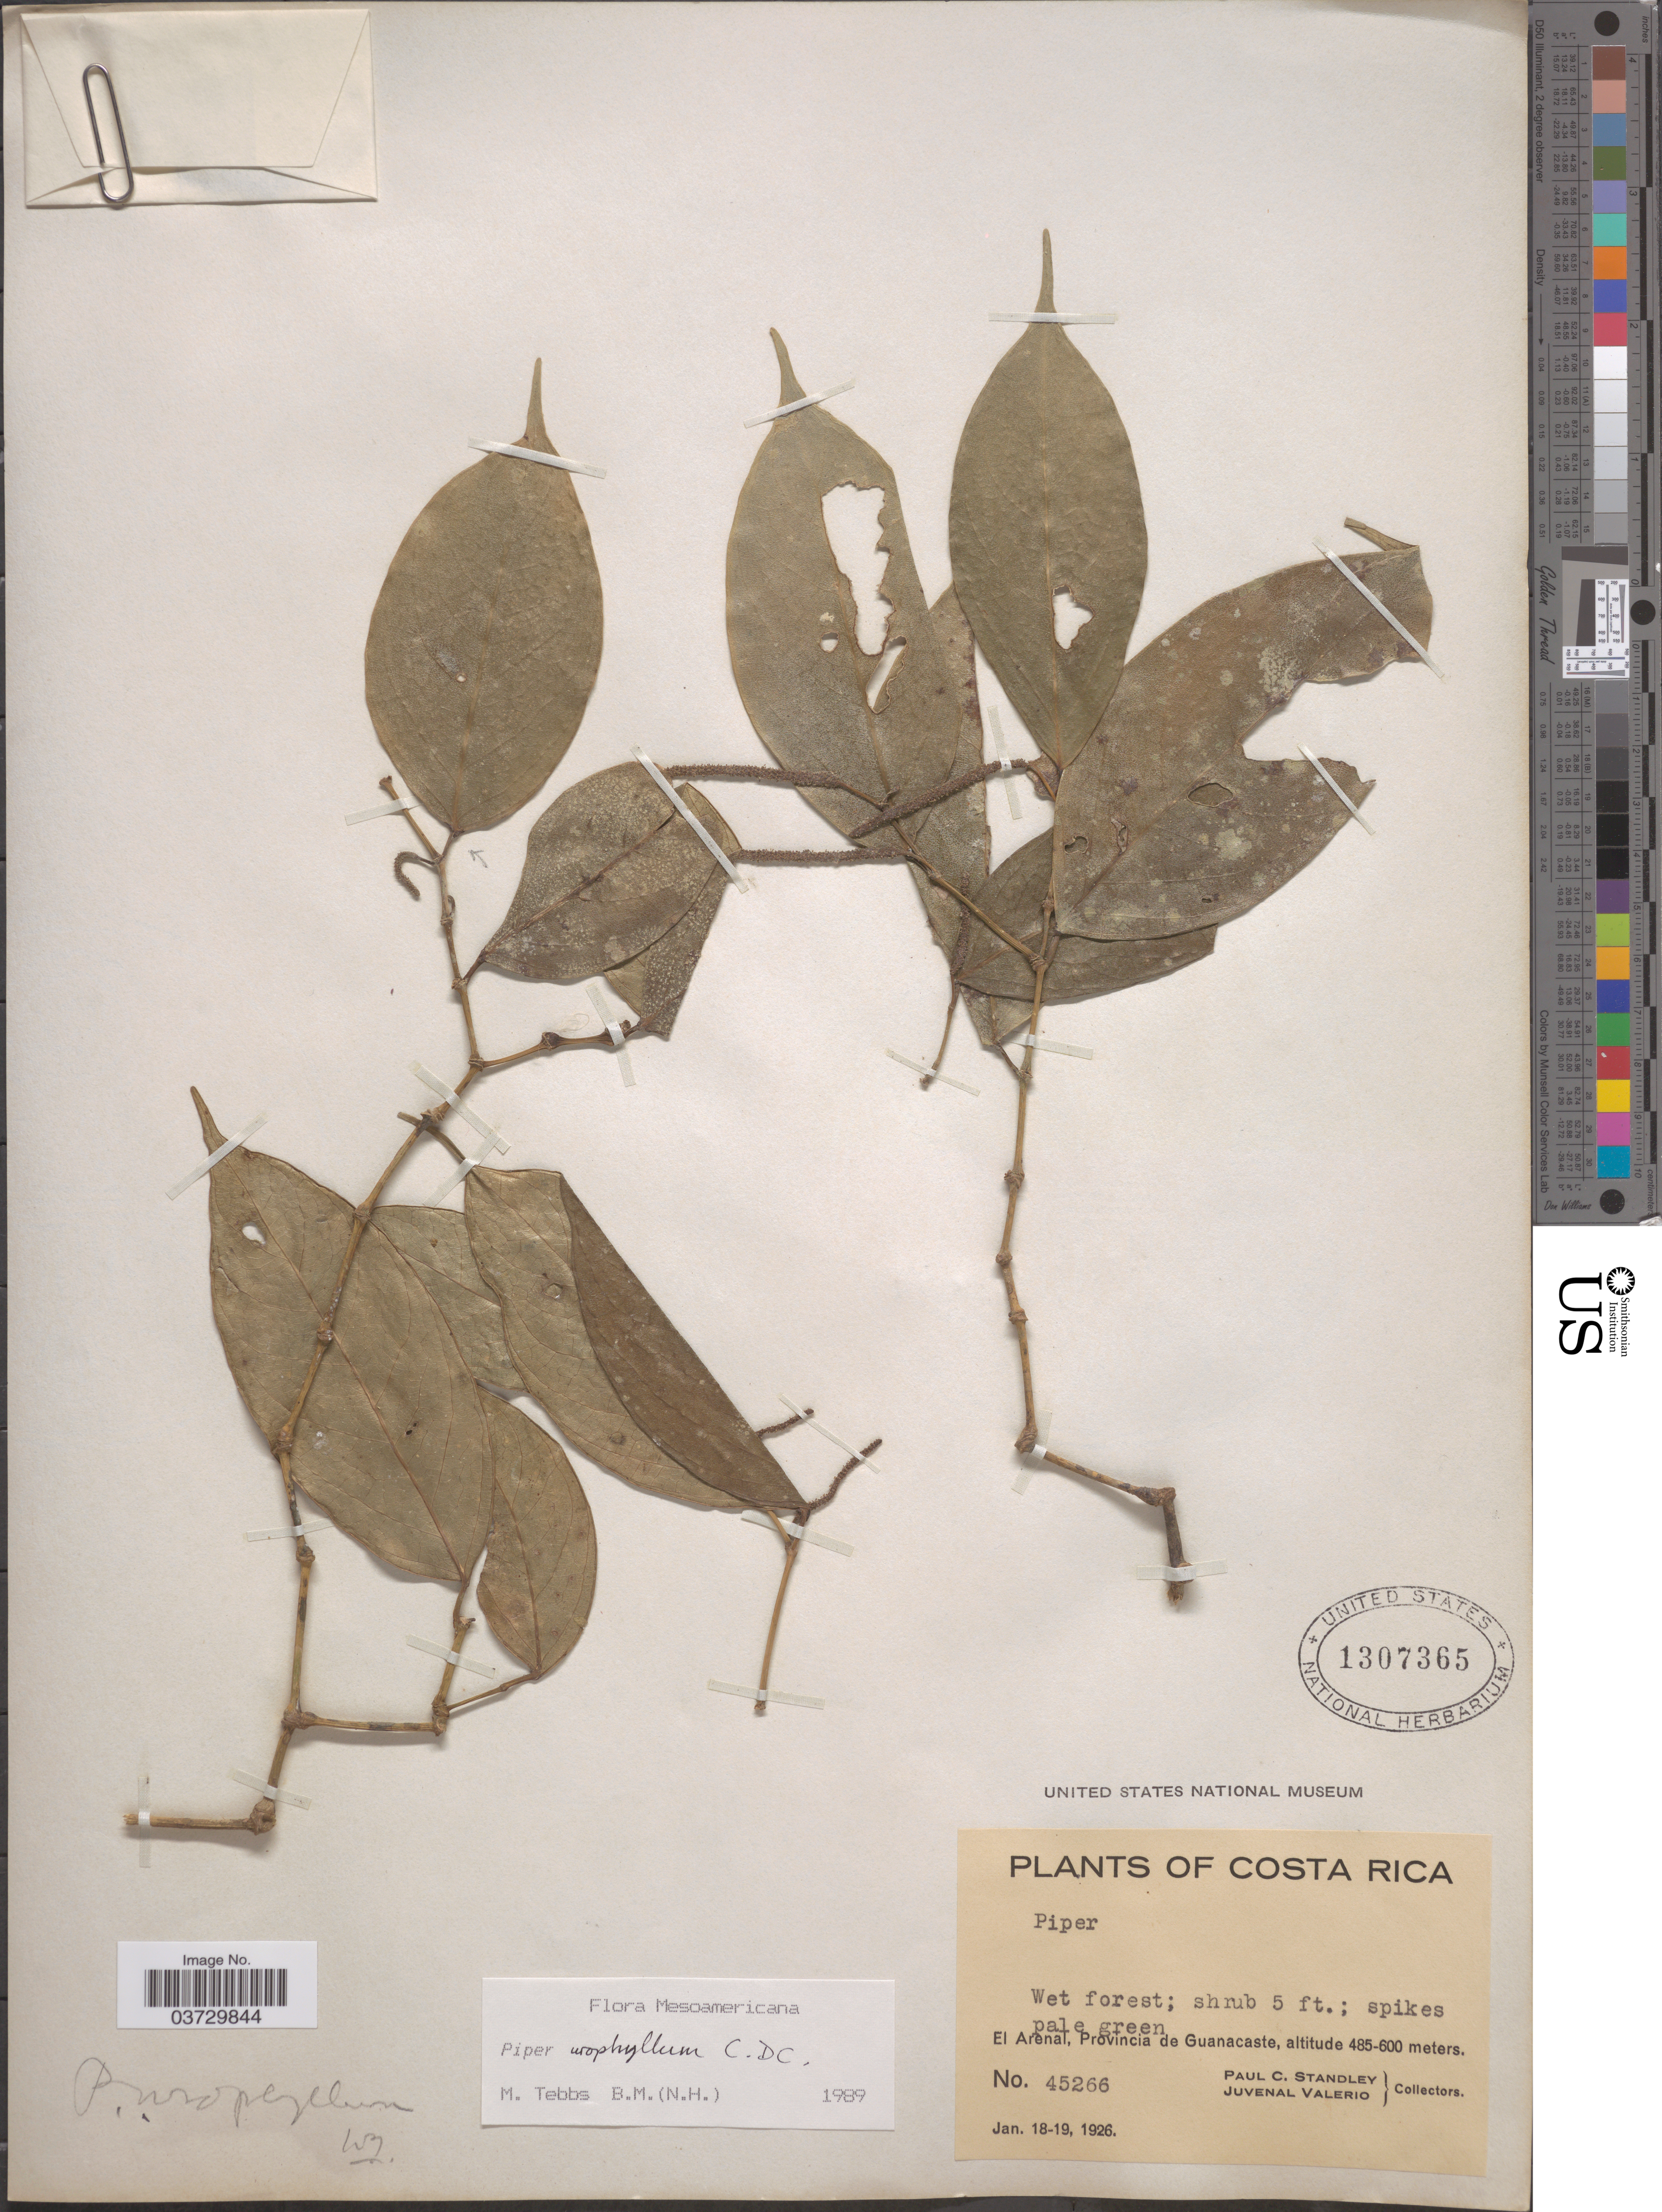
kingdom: Plantae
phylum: Tracheophyta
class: Magnoliopsida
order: Piperales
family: Piperaceae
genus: Piper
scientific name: Piper urophyllum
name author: DC.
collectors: P. C. Standley & J. Valerio R.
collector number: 45266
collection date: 1926-01-18/1926-01-19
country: Costa Rica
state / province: Guanacaste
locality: El Arenal.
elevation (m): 485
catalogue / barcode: US 1307365